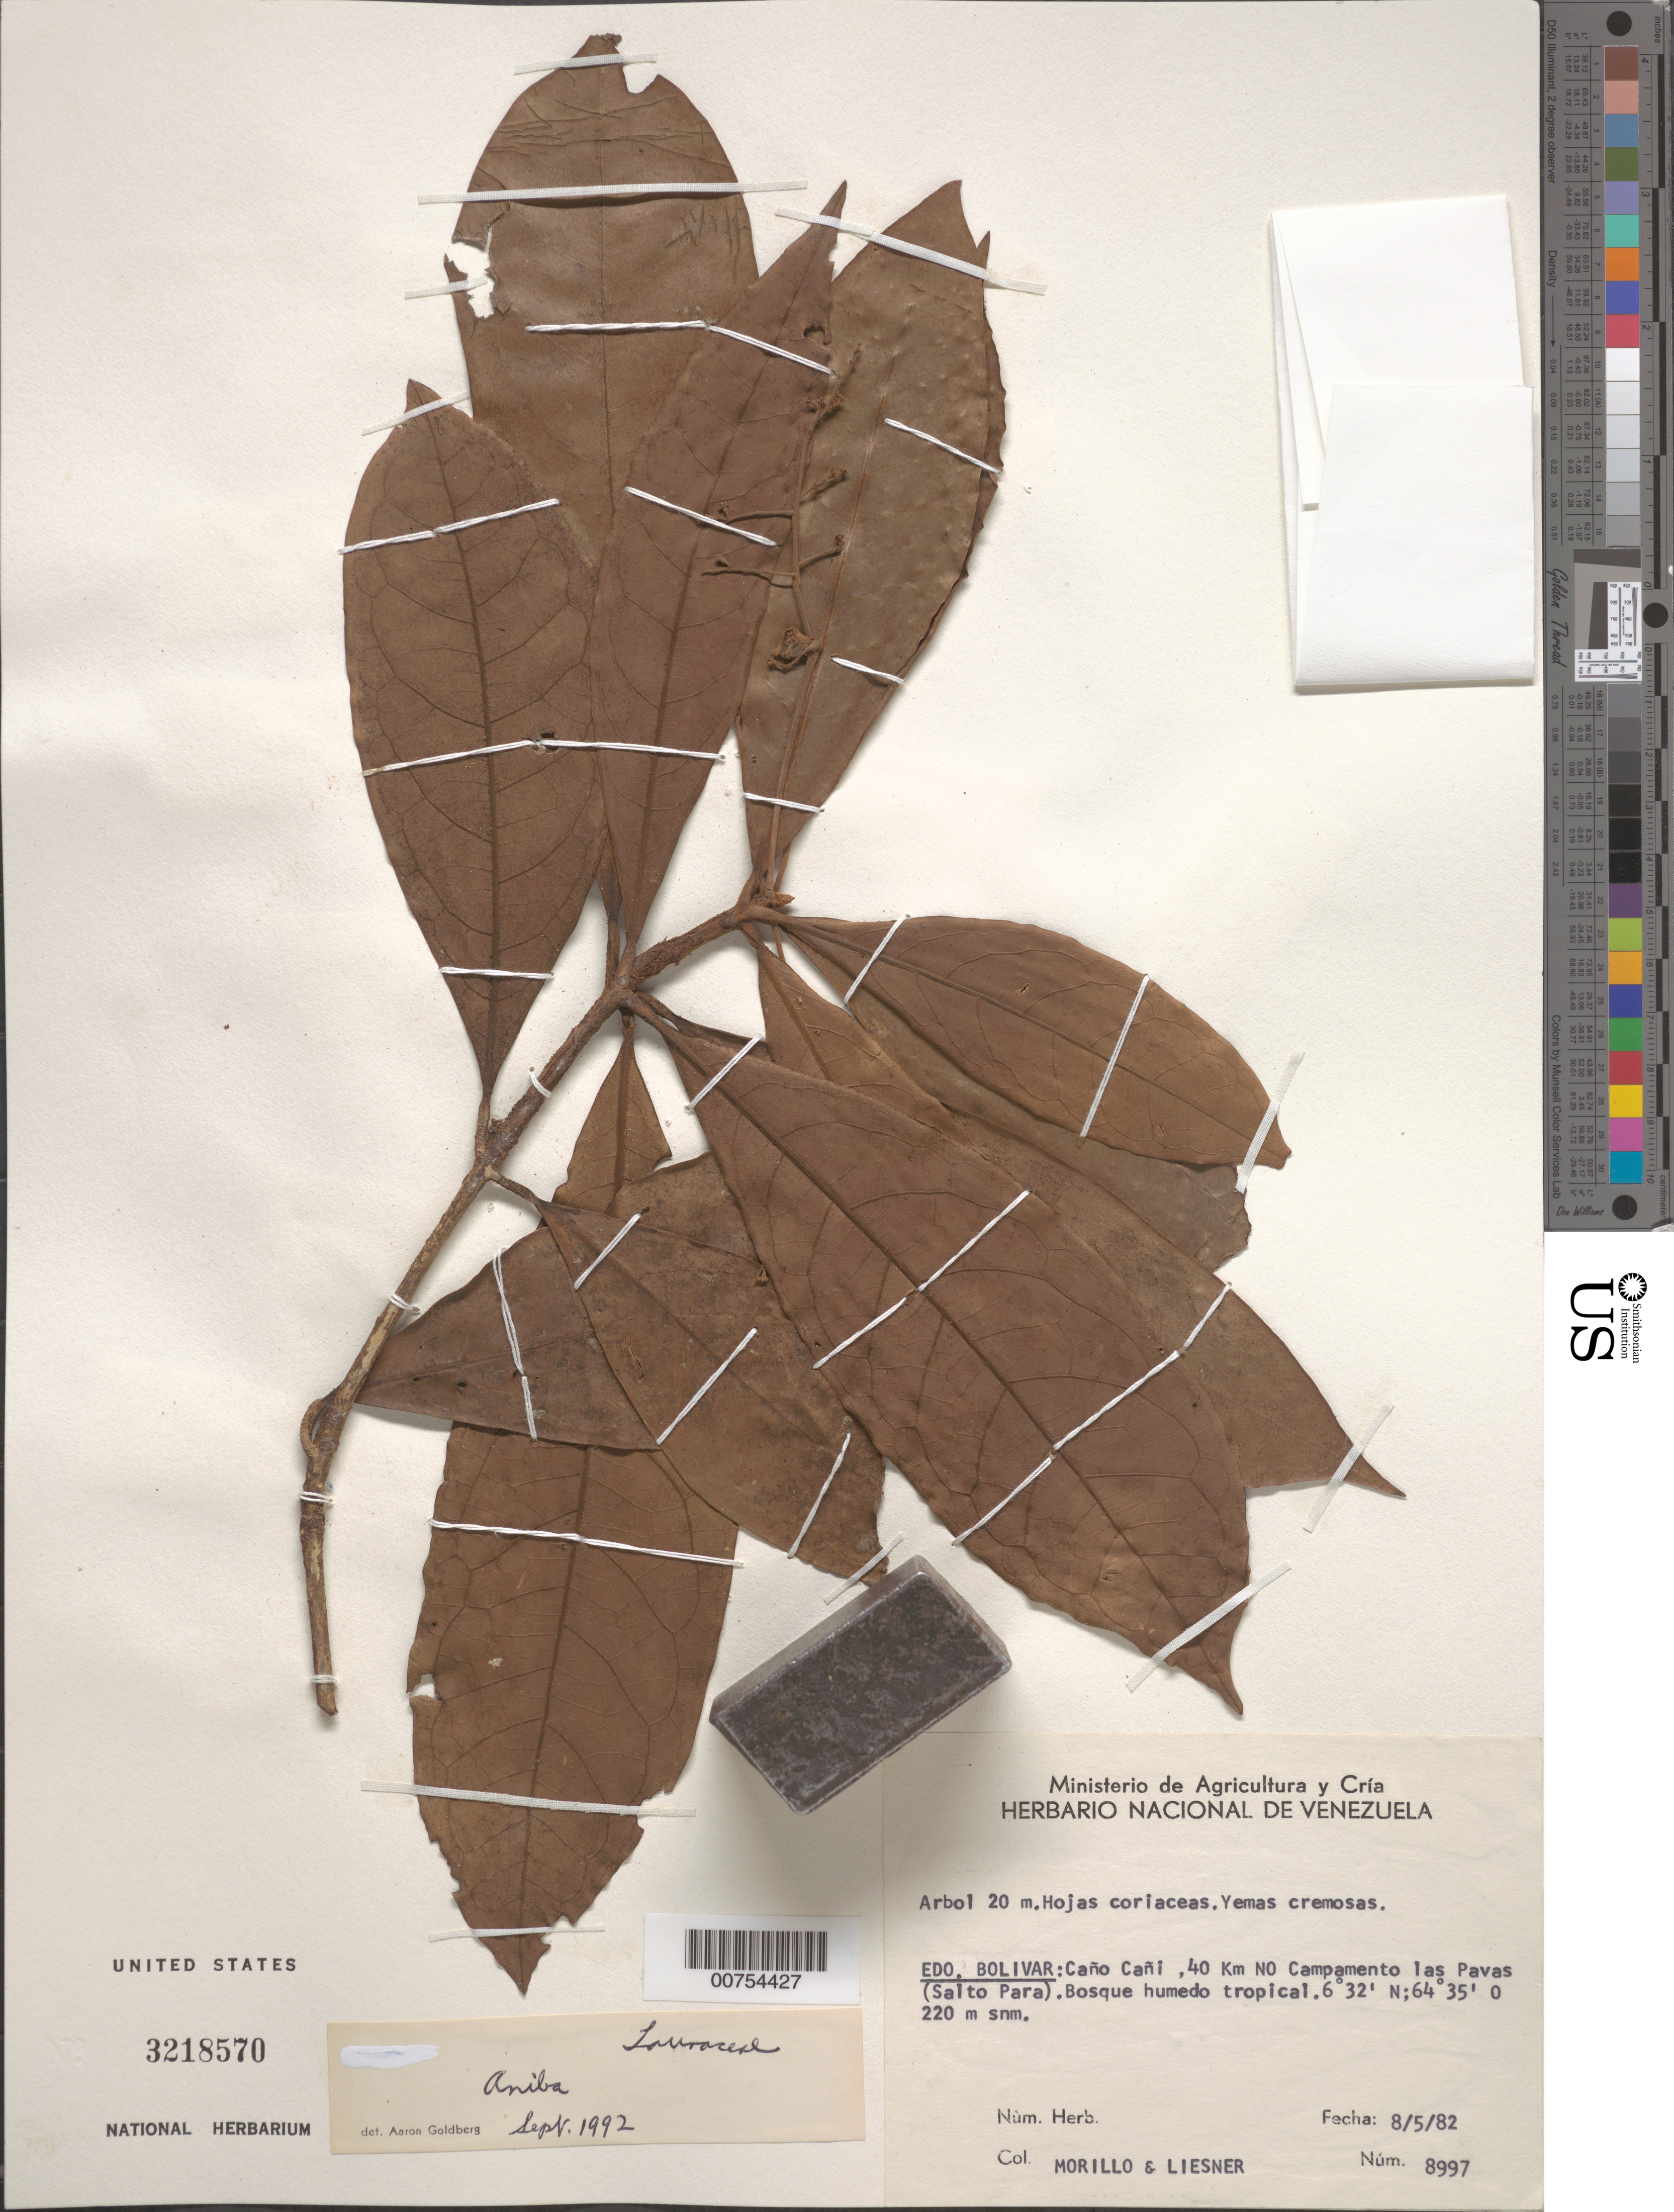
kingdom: Plantae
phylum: Tracheophyta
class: Magnoliopsida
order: Laurales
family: Lauraceae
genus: Aniba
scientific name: Aniba sp.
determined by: Goldberg, Aaron, (US), NMNH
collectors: G. Morillo & R. L. Liesner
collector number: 8997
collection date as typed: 8-May-82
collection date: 1982-05-08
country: Venezuela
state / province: Bolívar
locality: Caño Cañi, 40 km N Campamento las Pavas (Salto Para)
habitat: Tropical wet forest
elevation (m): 220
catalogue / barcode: US 3218570